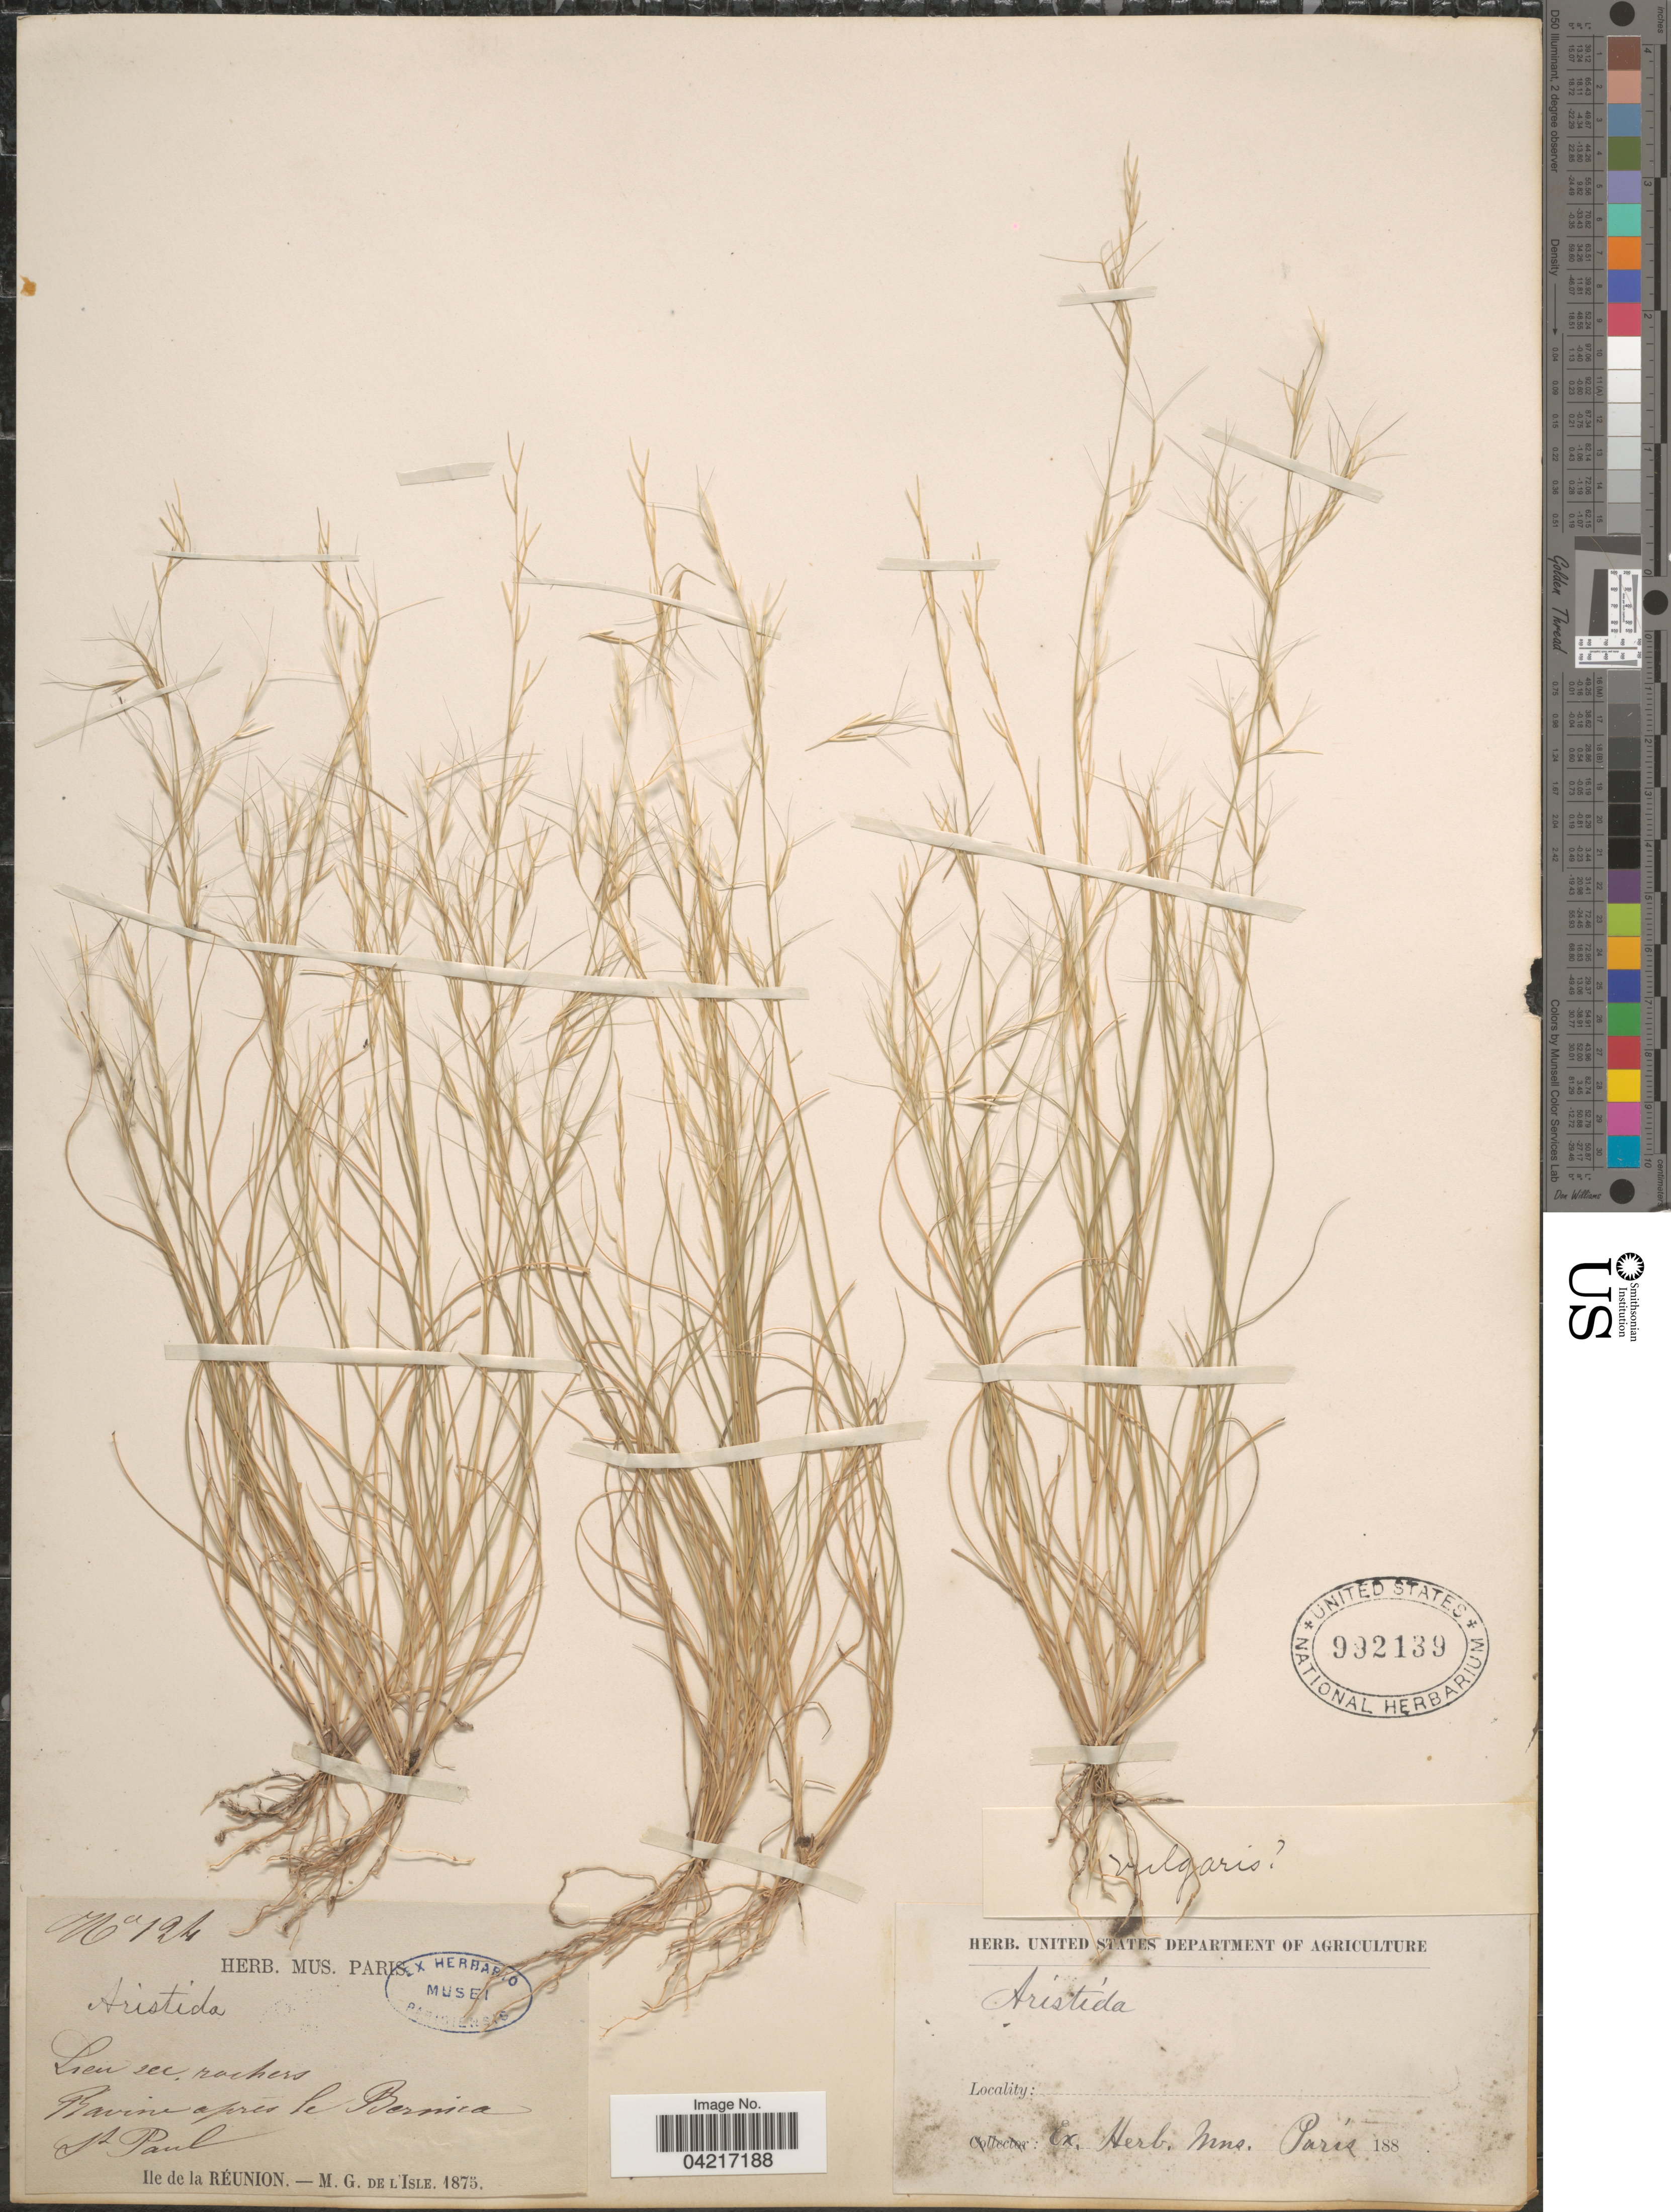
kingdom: Plantae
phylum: Tracheophyta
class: Liliopsida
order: Poales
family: Poaceae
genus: Aristida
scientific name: Aristida adscensionis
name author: L.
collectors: M. L'Isle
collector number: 124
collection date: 1875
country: Reunion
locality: Lieu sec rochers. Ravine après le Bernica. St Paul. Ile de la Réunion.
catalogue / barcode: US 992139